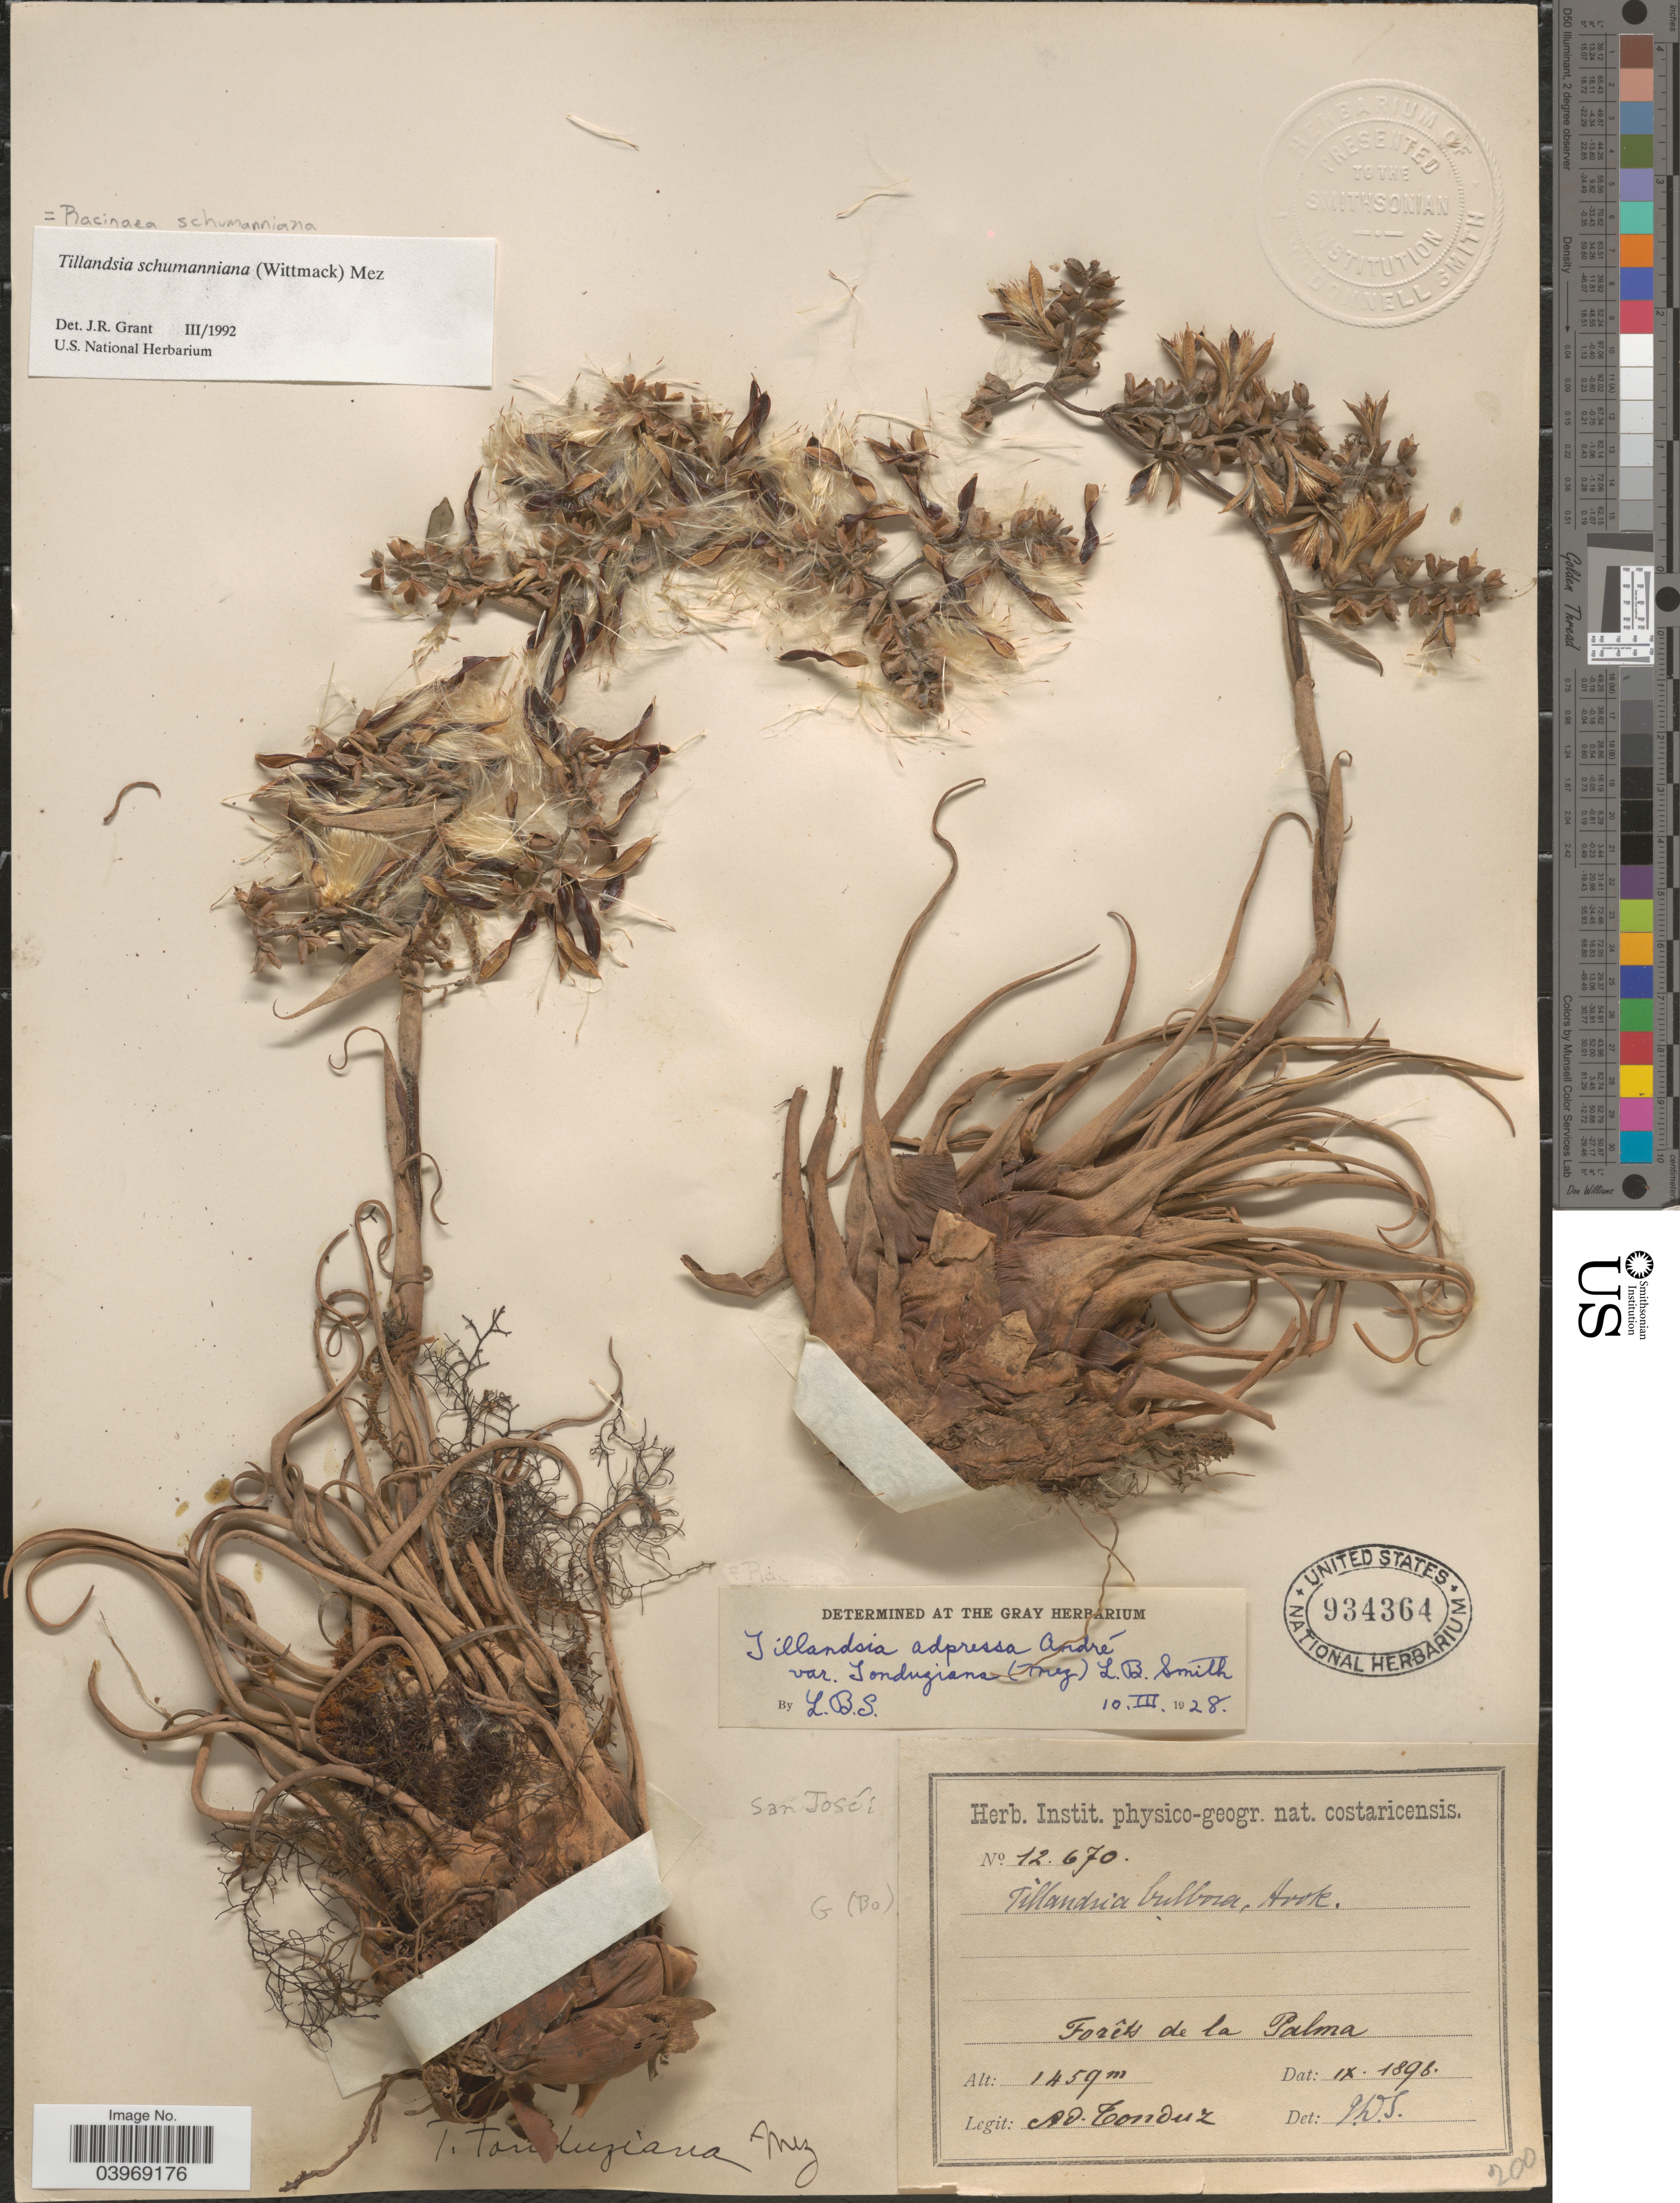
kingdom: Plantae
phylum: Tracheophyta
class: Liliopsida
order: Poales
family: Bromeliaceae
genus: Racinaea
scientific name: Racinaea schumanniana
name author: (Wittm.) J.R. Grant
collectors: A. Tonduz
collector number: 12670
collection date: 1898-09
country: Costa Rica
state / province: San José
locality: Forêts de la Palma.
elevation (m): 1459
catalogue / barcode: US 934364